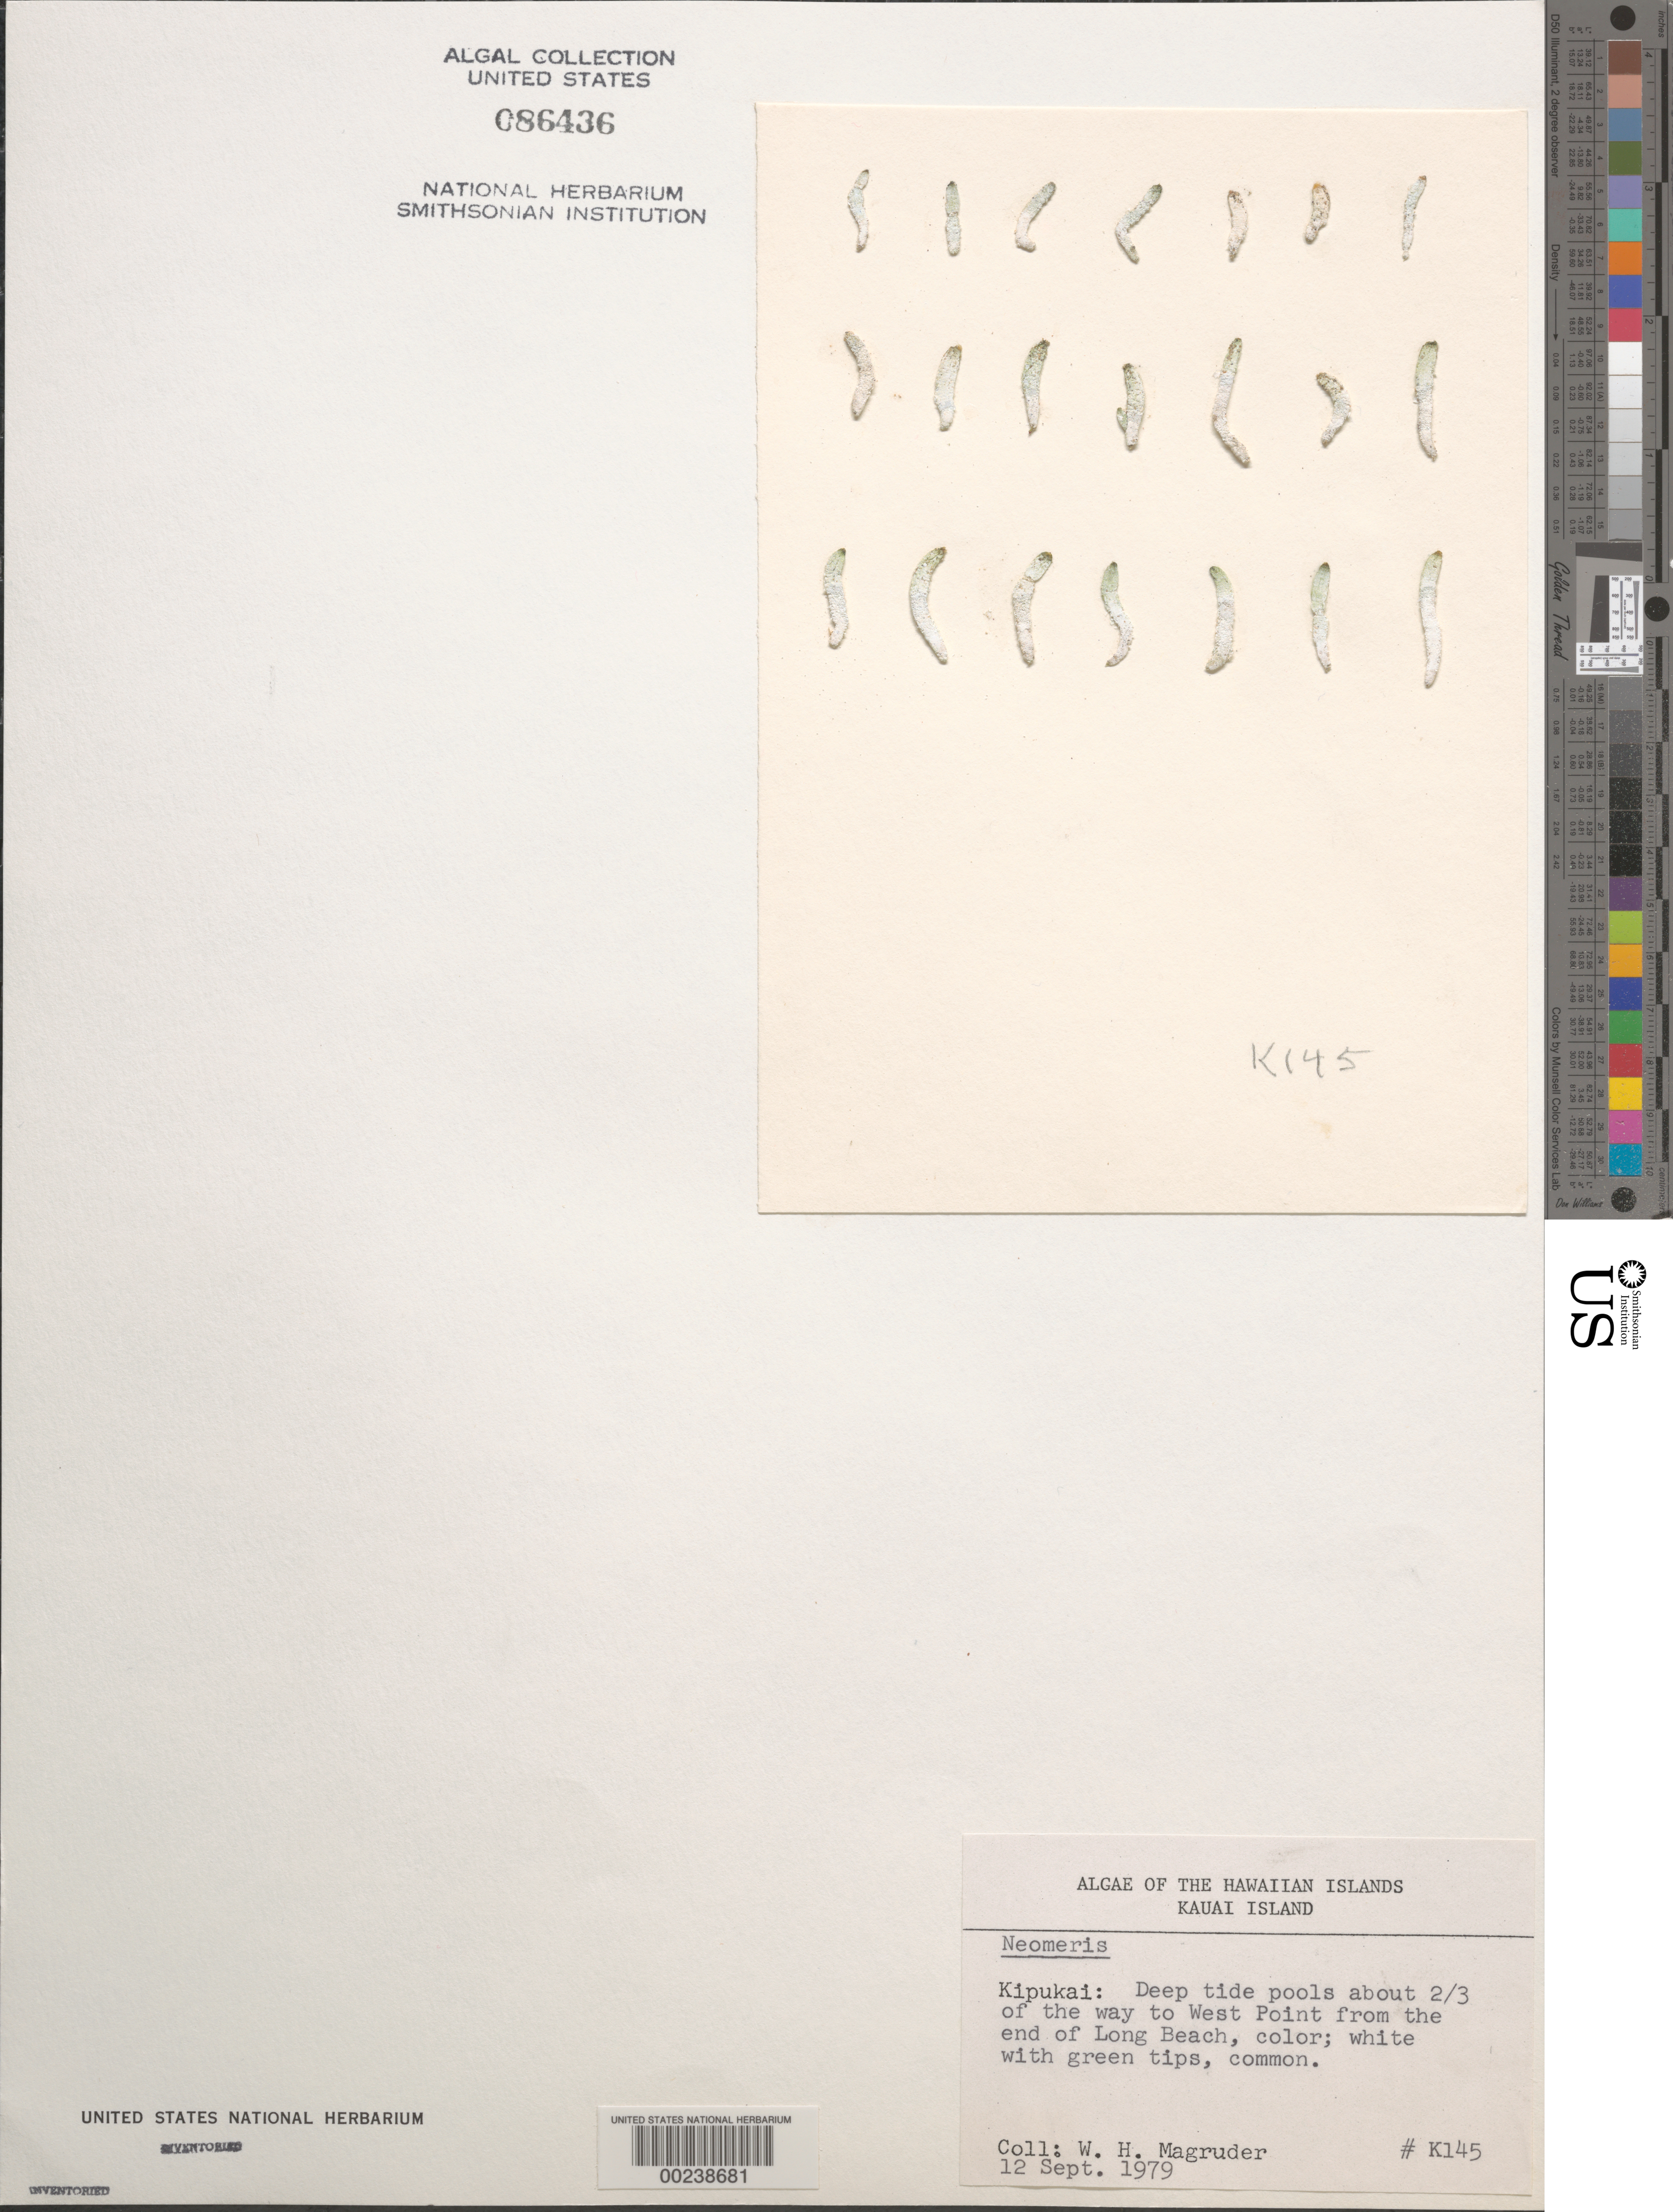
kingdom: Plantae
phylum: Chlorophyta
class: Ulvophyceae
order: Dasycladales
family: Dasycladaceae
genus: Neomeris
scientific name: Neomeris sp.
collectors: W. Magruder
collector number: K145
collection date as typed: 12 Sep 1979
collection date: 1979-09-12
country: United States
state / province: Hawaii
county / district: Kauai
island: Kaua'i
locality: Between West Point and Long Beach, Kipukai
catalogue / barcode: US 86436